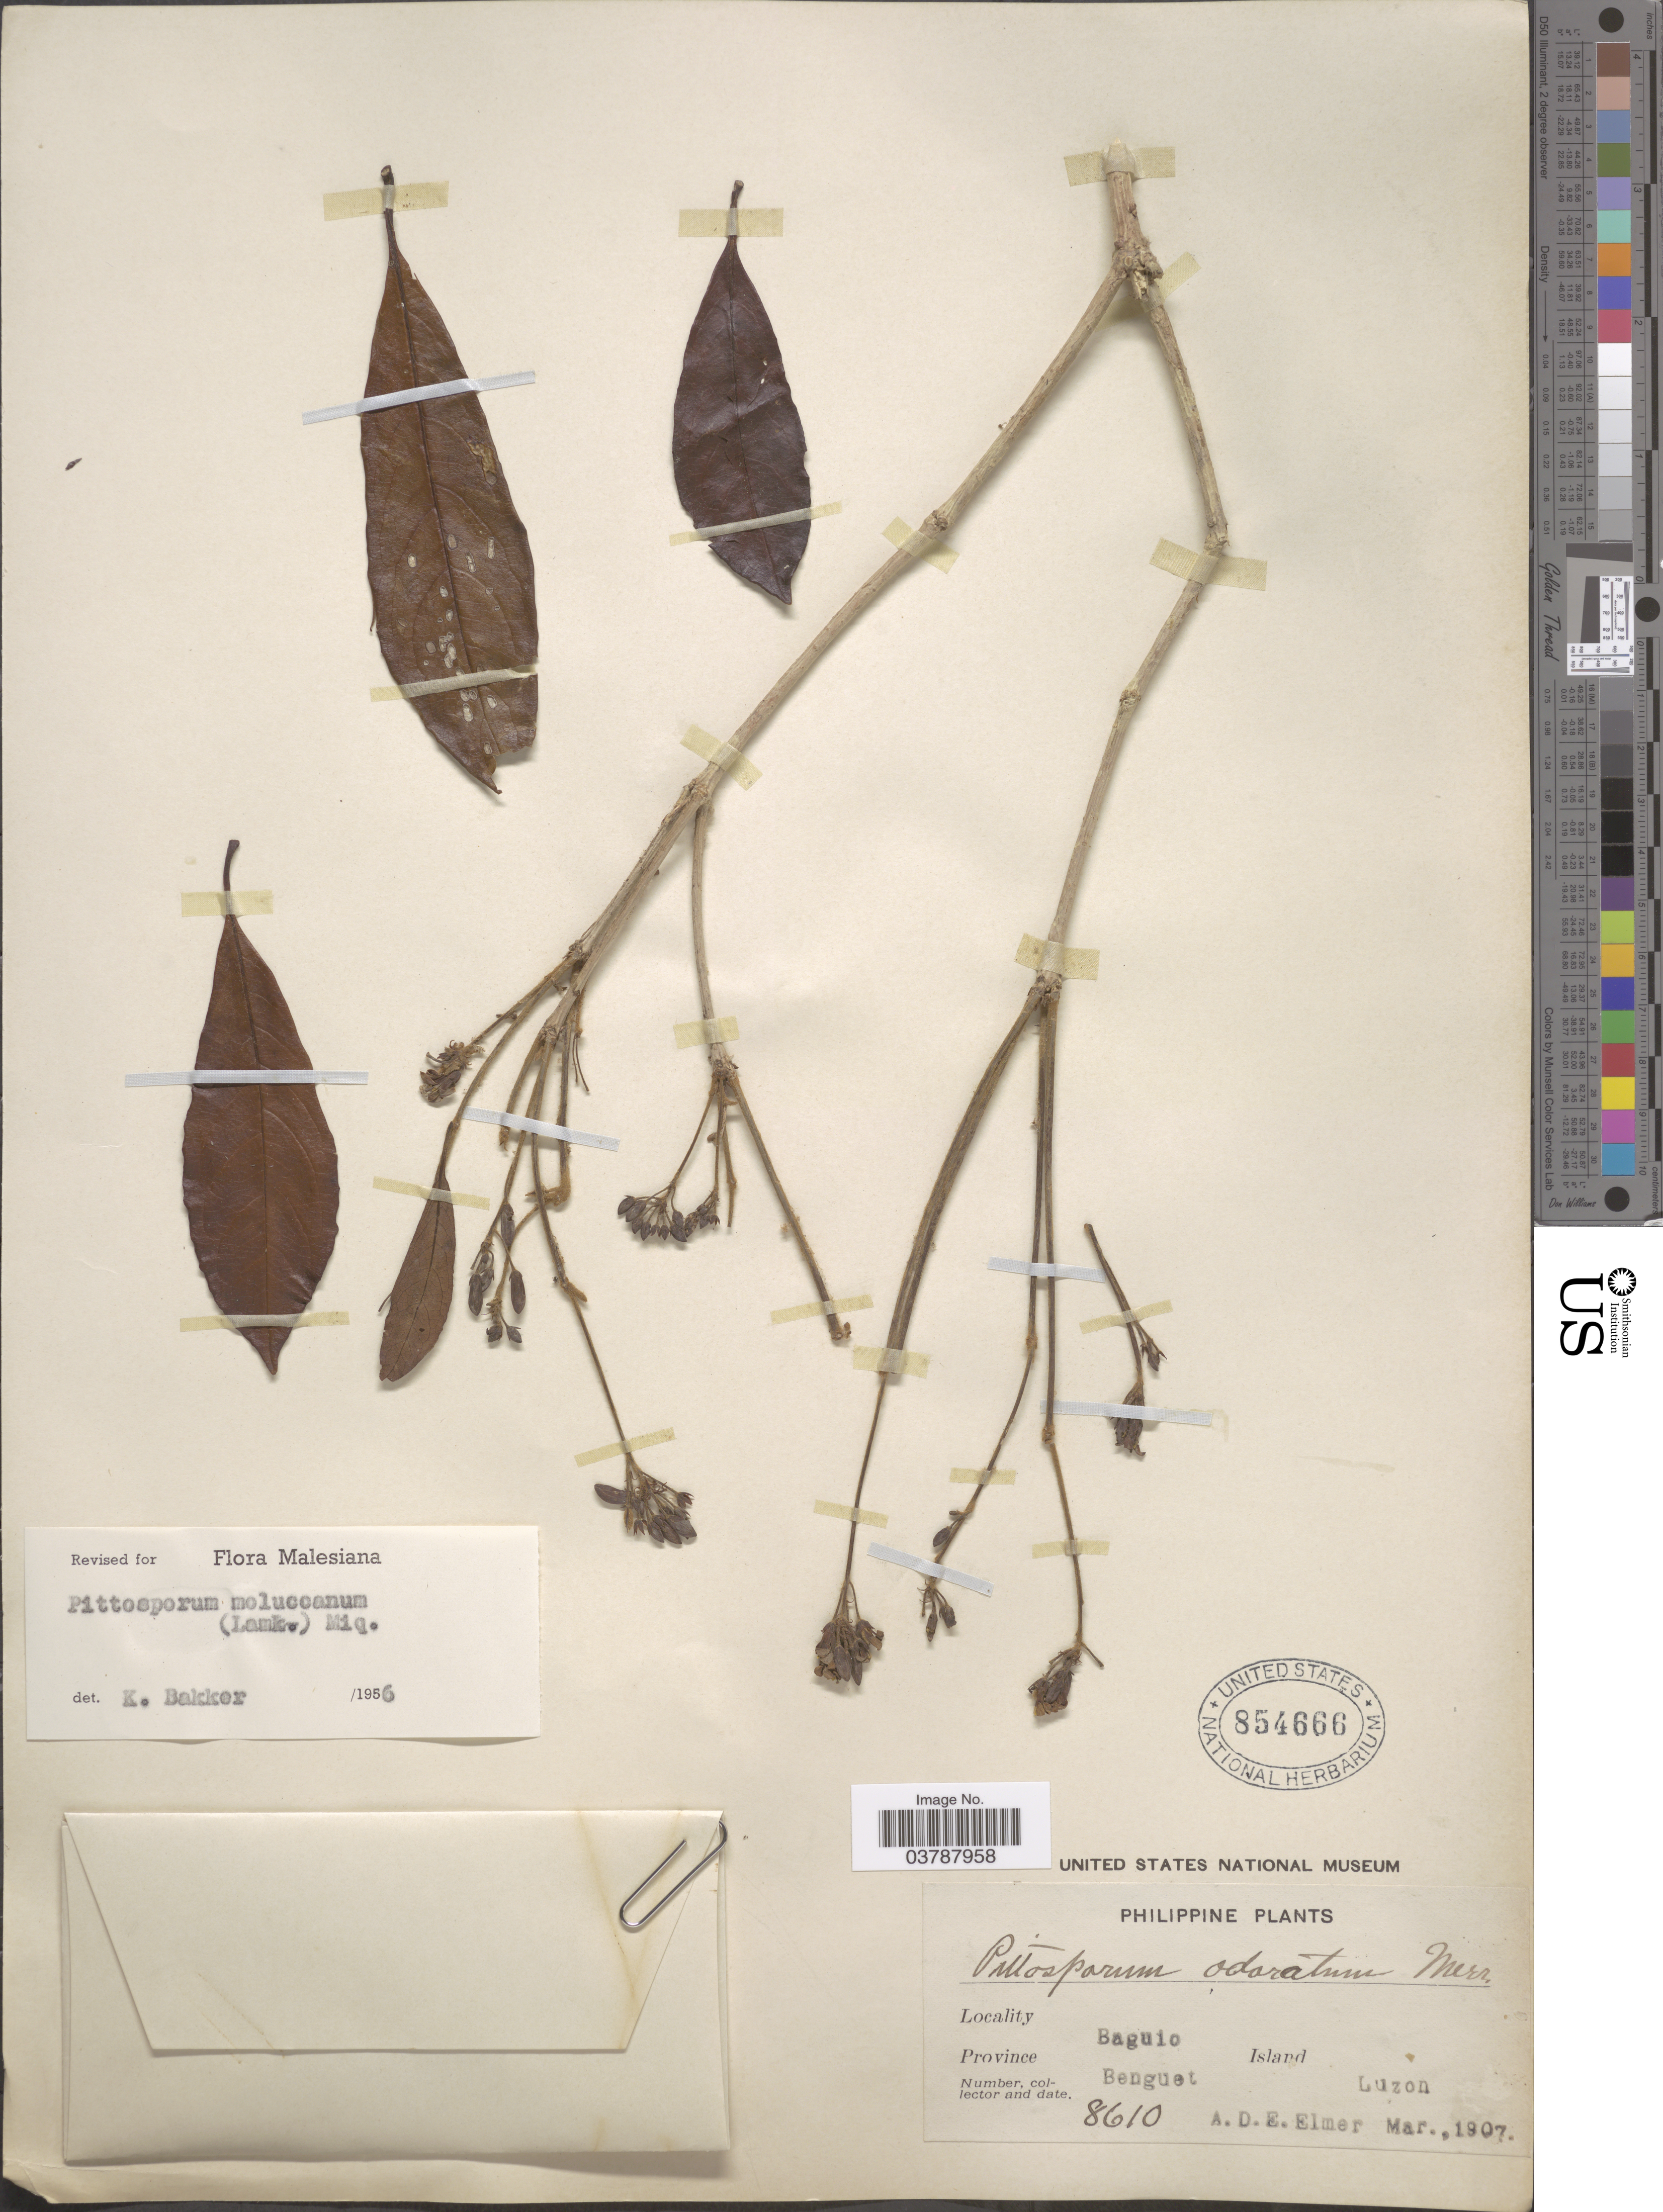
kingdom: Plantae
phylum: Tracheophyta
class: Magnoliopsida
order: Apiales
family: Pittosporaceae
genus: Pittosporum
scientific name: Pittosporum moluccanum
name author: (Lam.) Miq.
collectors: A. D. E. Elmer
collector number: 8610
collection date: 1907-03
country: Philippines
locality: Baguio, Province Benguet. Island Luzon.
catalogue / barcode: US 854666